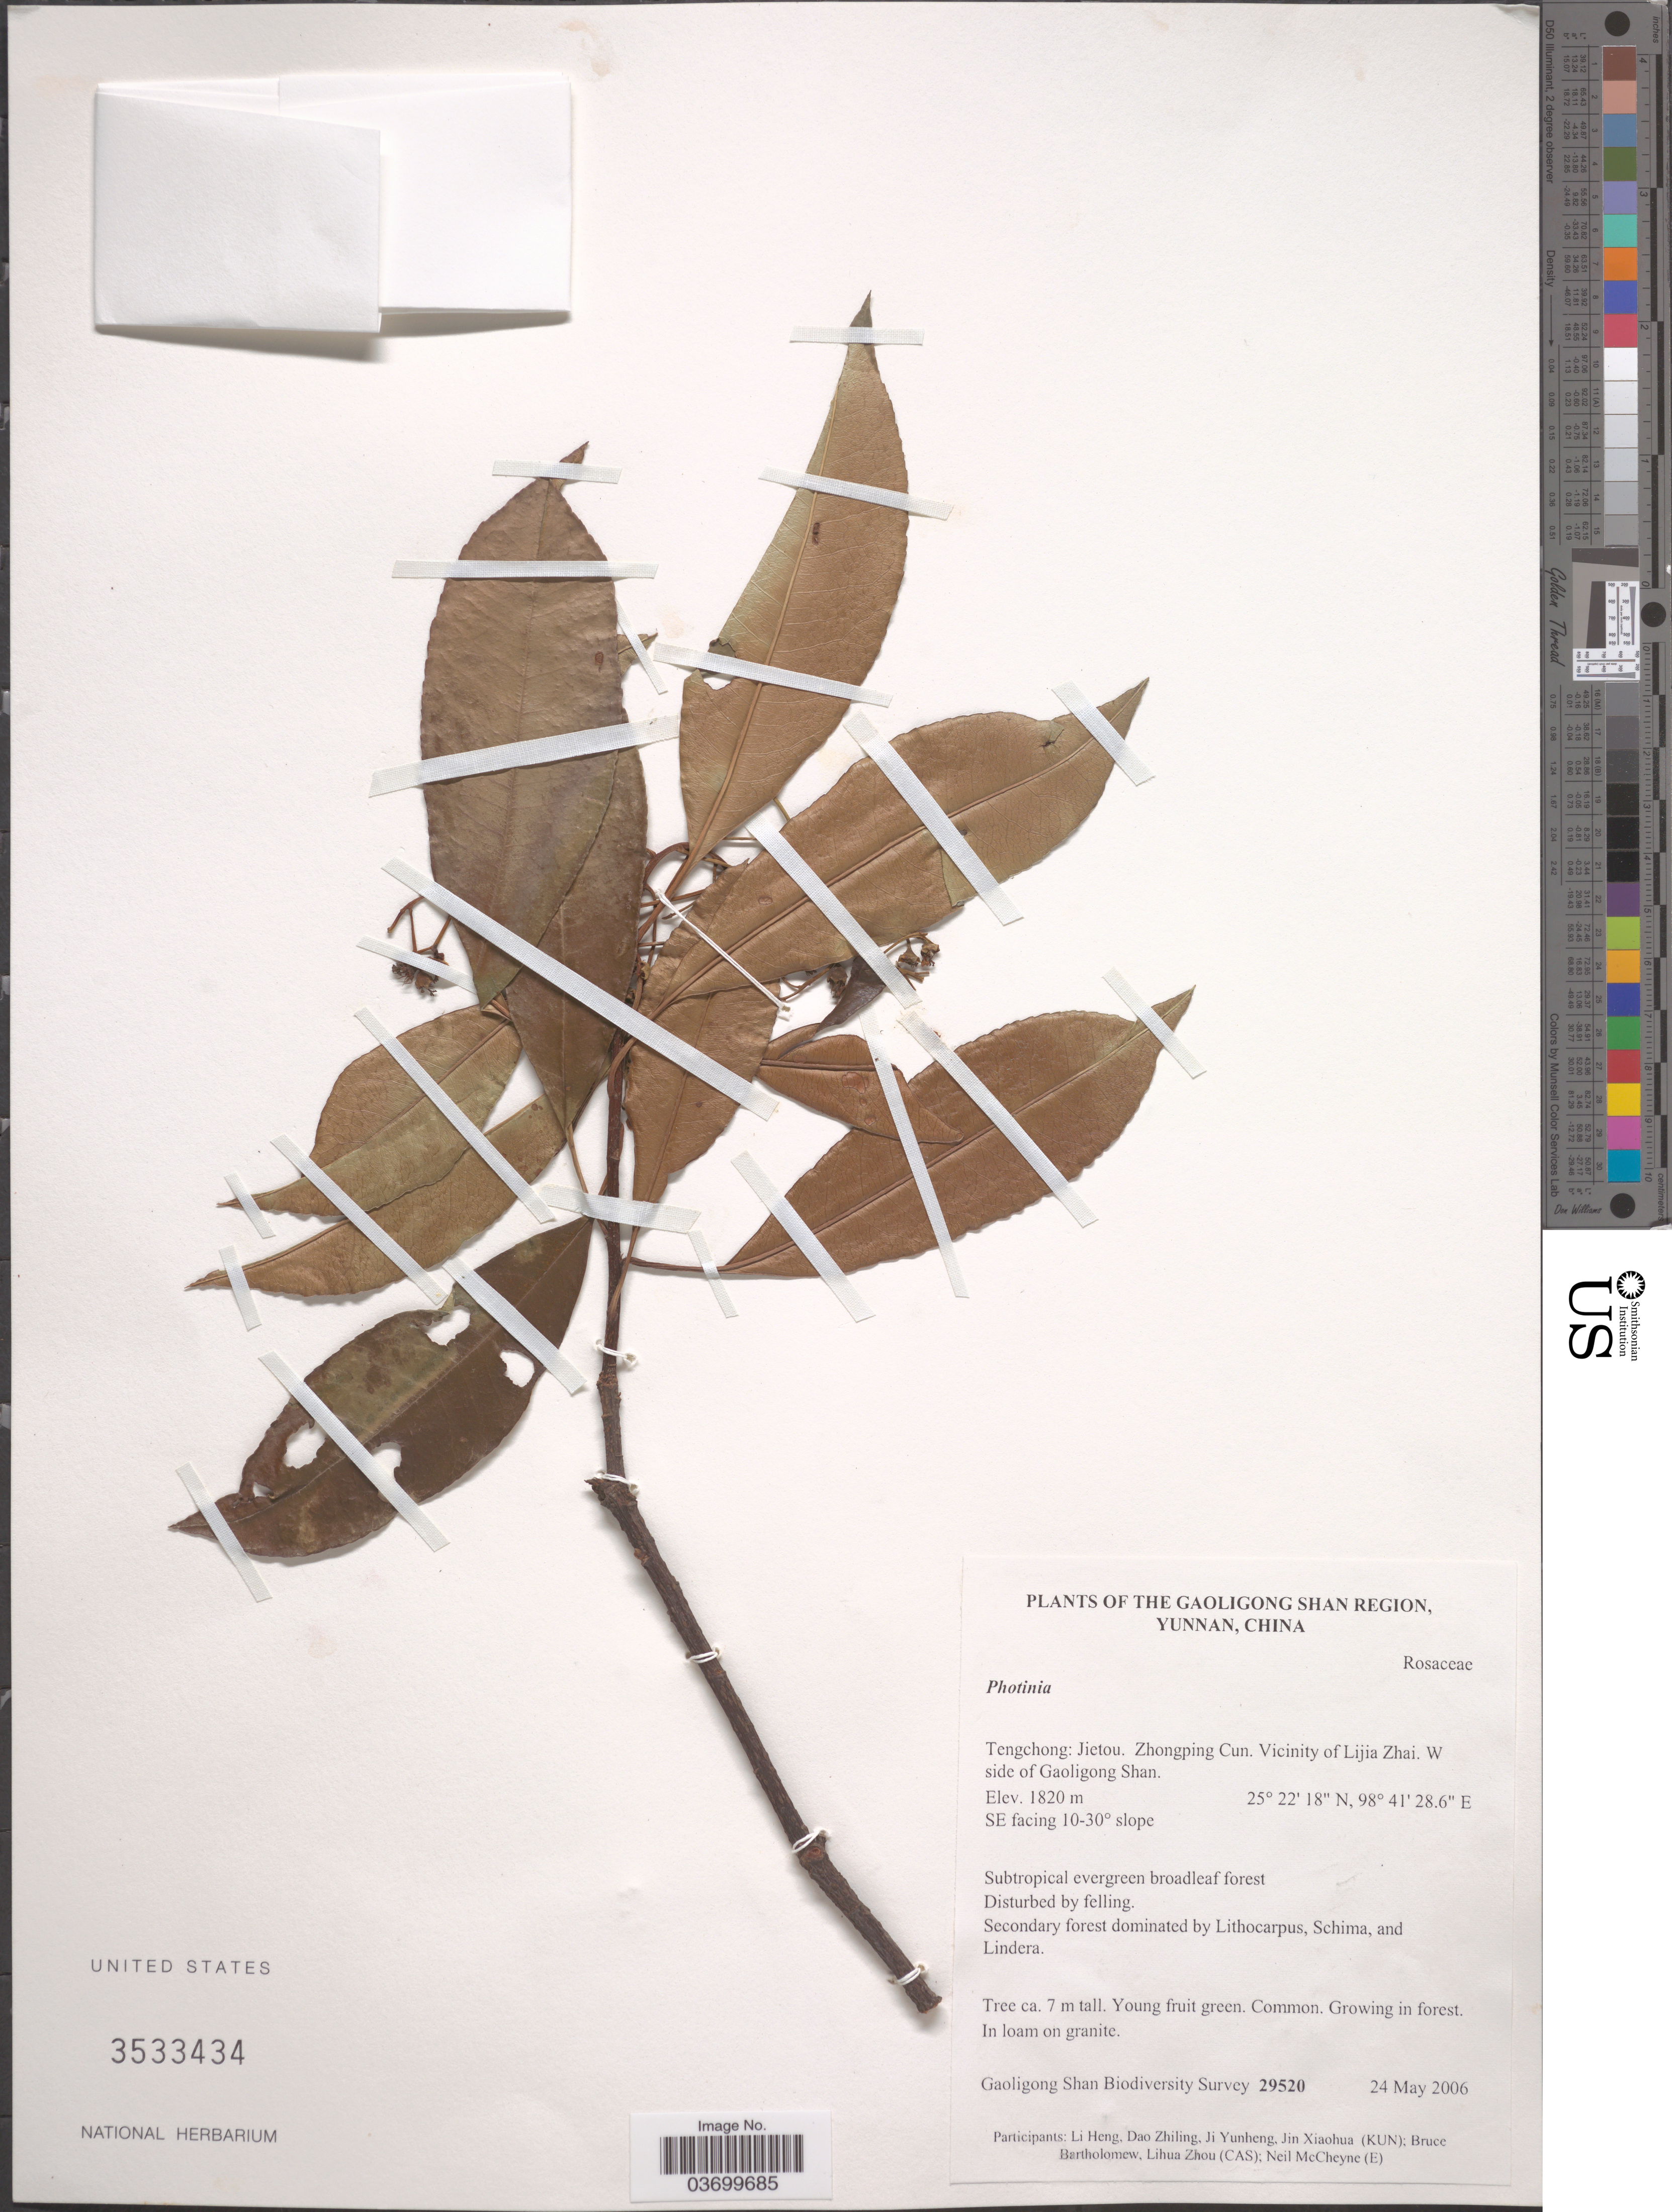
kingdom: Plantae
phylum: Tracheophyta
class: Magnoliopsida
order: Rosales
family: Rosaceae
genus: Photinia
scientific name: Photinia sp.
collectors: Gaoligong Shan Biodiversity Survey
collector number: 29520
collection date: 2006-05-24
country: China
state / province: Yunnan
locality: The Gaoligong Shan Region. Tengchong: Jietou. Zhongping Cun. Vicinity of Lijia Zhai. W side of Gaoligong Shan. SE facing 10-30° slope.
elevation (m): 1820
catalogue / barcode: US 3533434